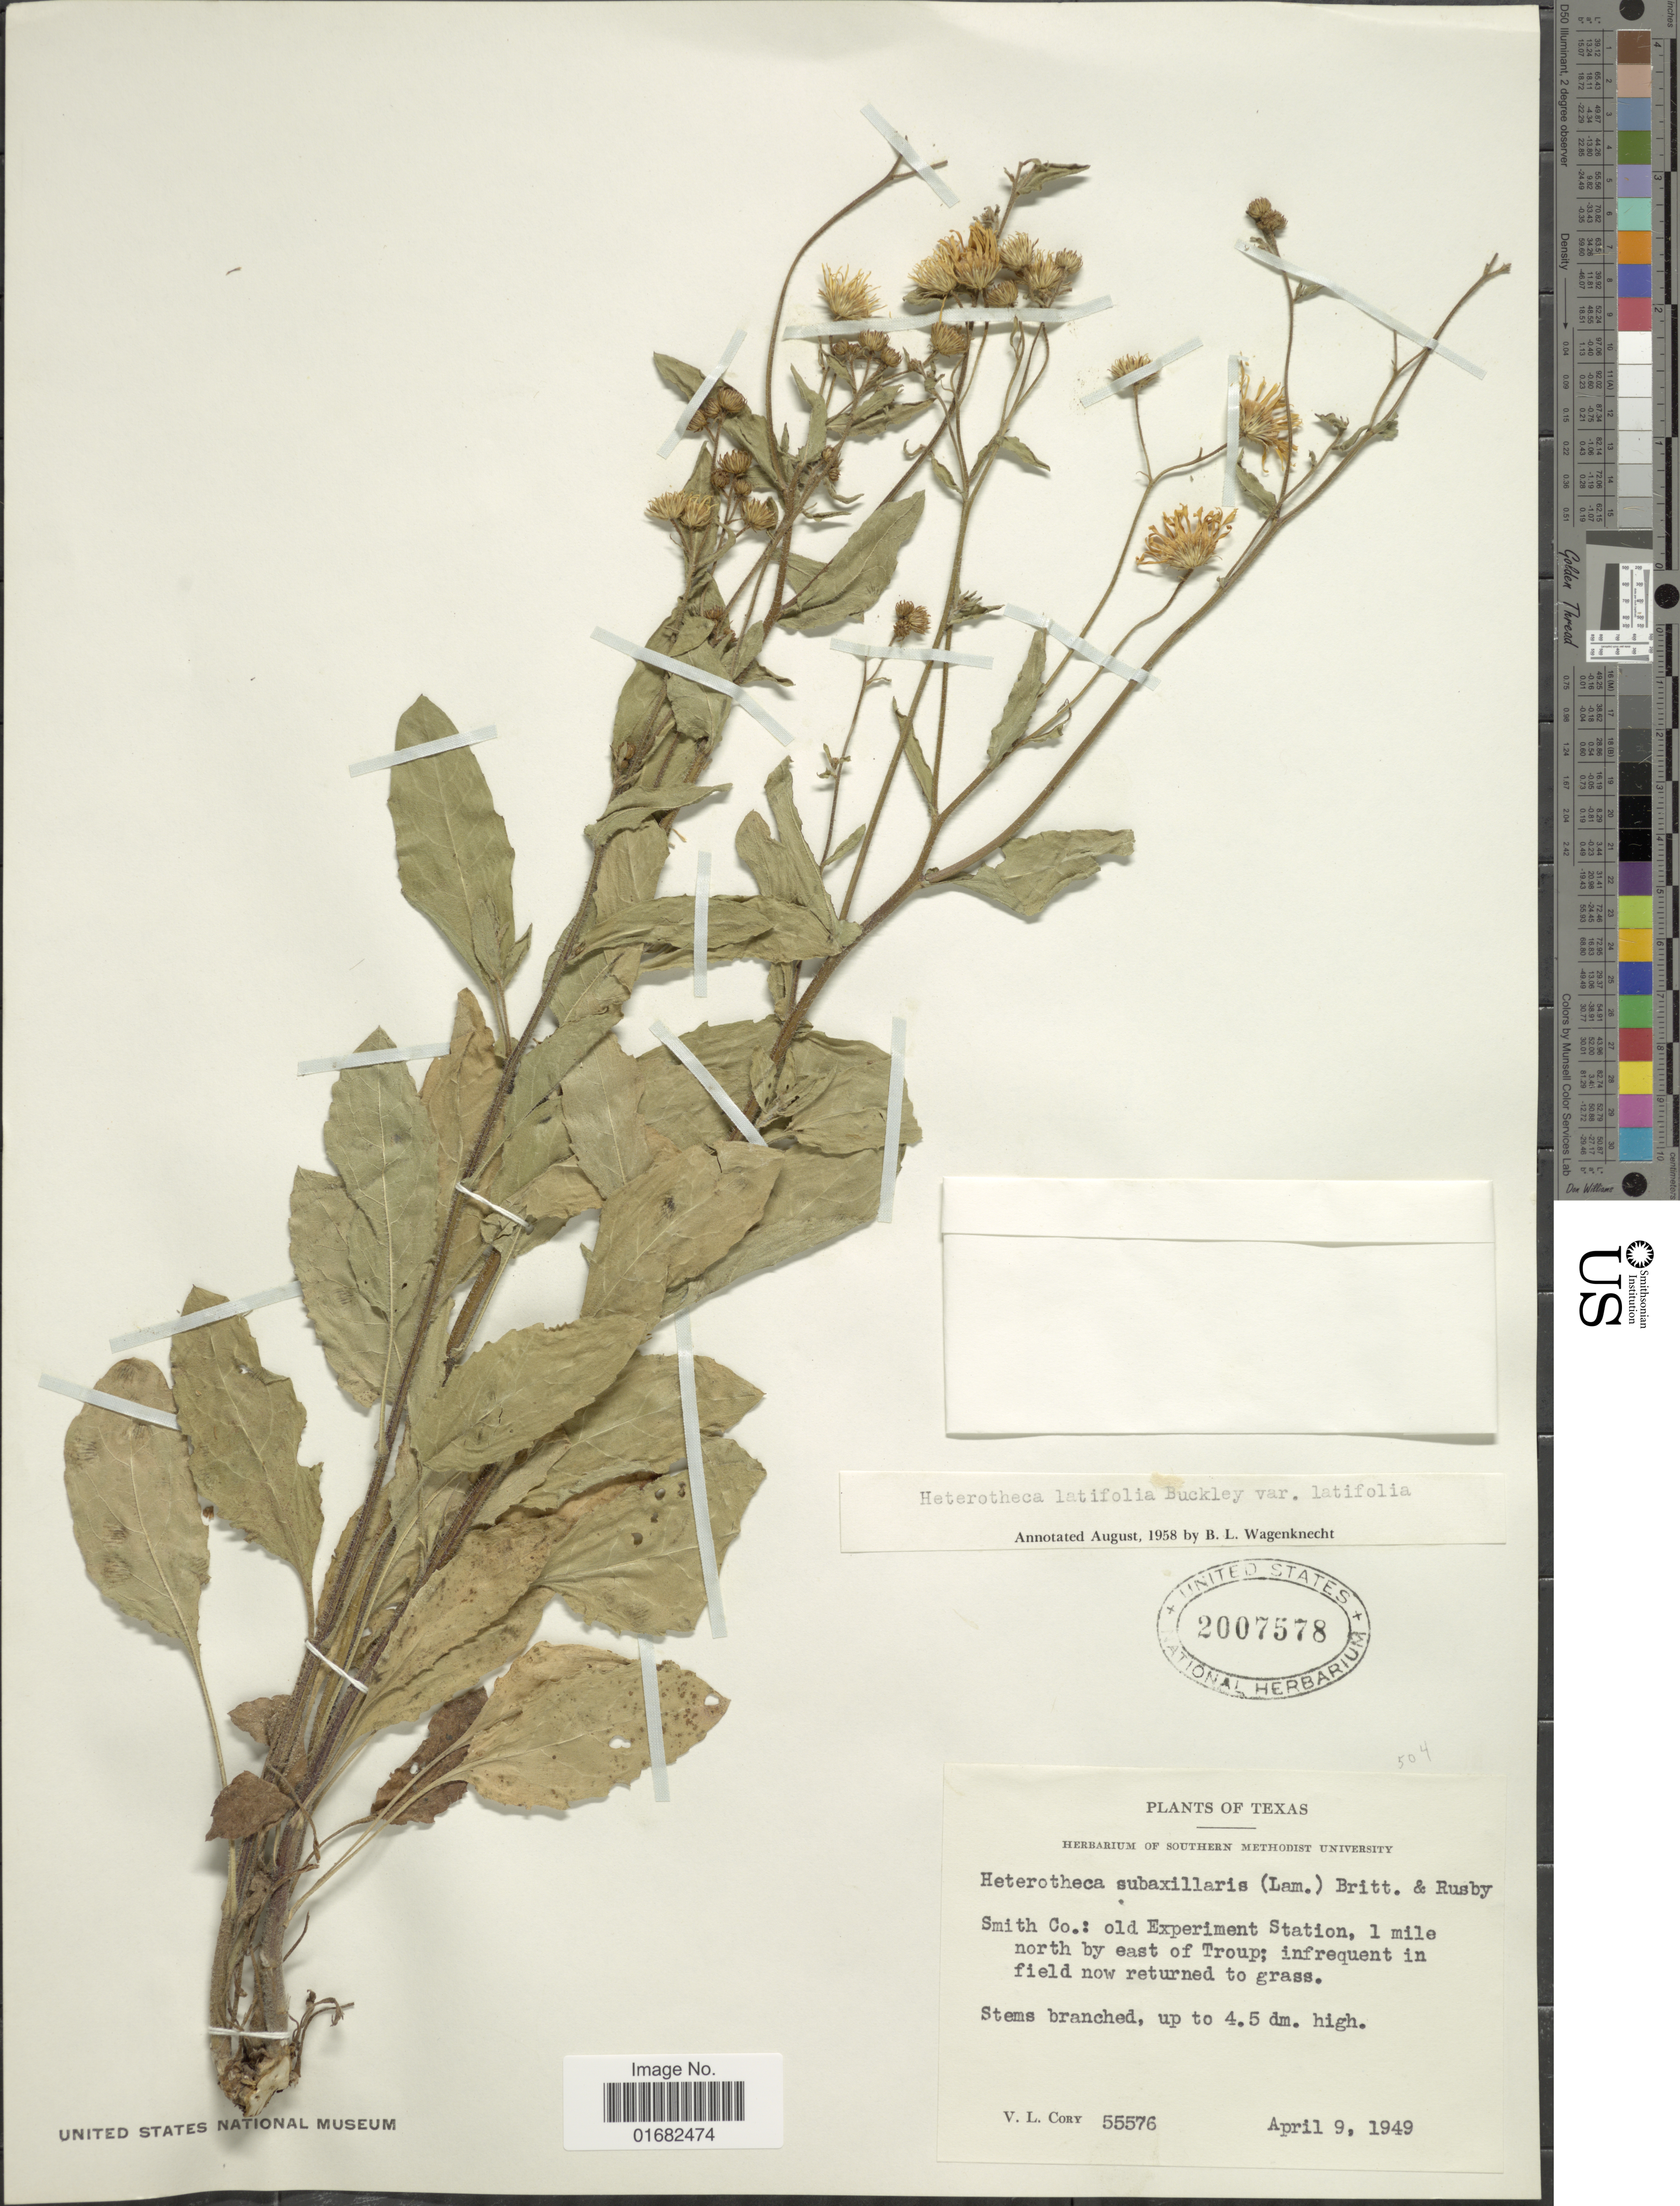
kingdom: Plantae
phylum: Tracheophyta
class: Magnoliopsida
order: Asterales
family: Asteraceae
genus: Heterotheca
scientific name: Heterotheca latifolia var. latifolia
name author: Buckley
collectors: V. Cory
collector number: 55576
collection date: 1949-04-09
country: United States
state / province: Texas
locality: Smith Co.: old Experiment Station, 1 mile north by east of Troup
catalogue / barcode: US 2007578